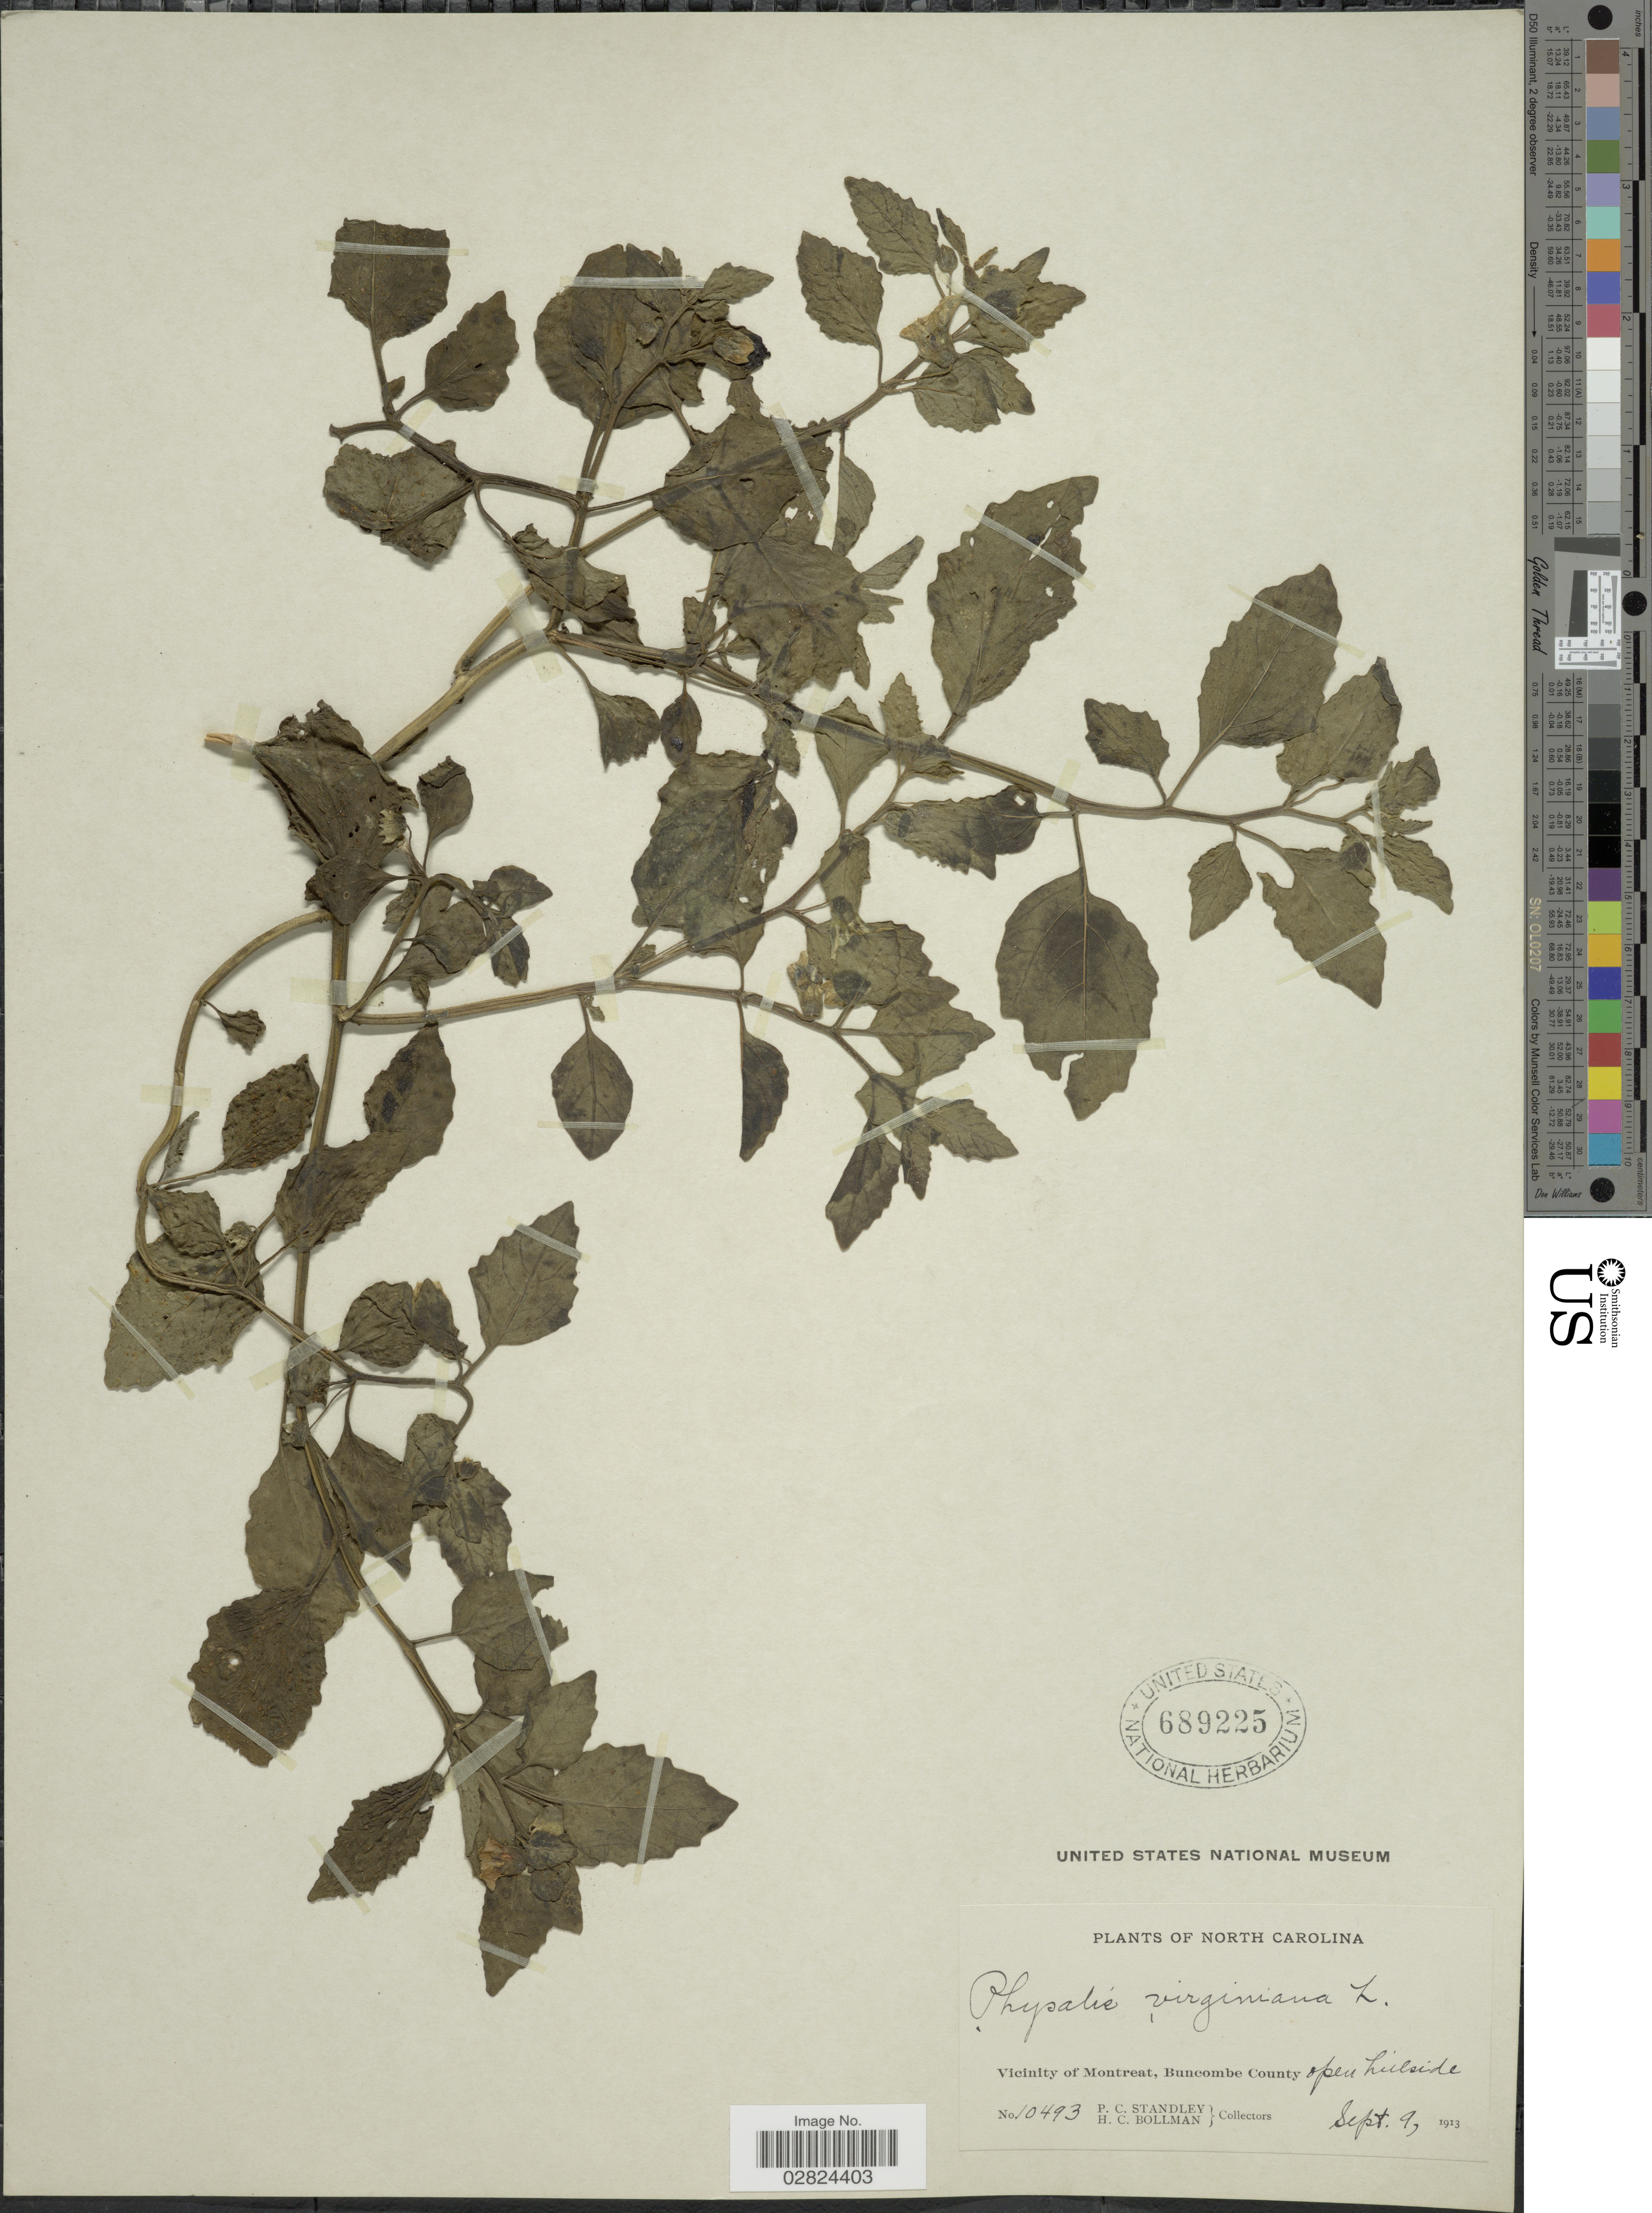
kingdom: Plantae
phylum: Tracheophyta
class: Magnoliopsida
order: Solanales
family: Solanaceae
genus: Physalis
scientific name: Physalis virginiana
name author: Mill.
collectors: P. C. Standley & H. C. Bollman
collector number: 10493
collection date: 1913-09-09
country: United States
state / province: North Carolina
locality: Vicinity of Montreat, Buncombe County.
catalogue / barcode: US 689225